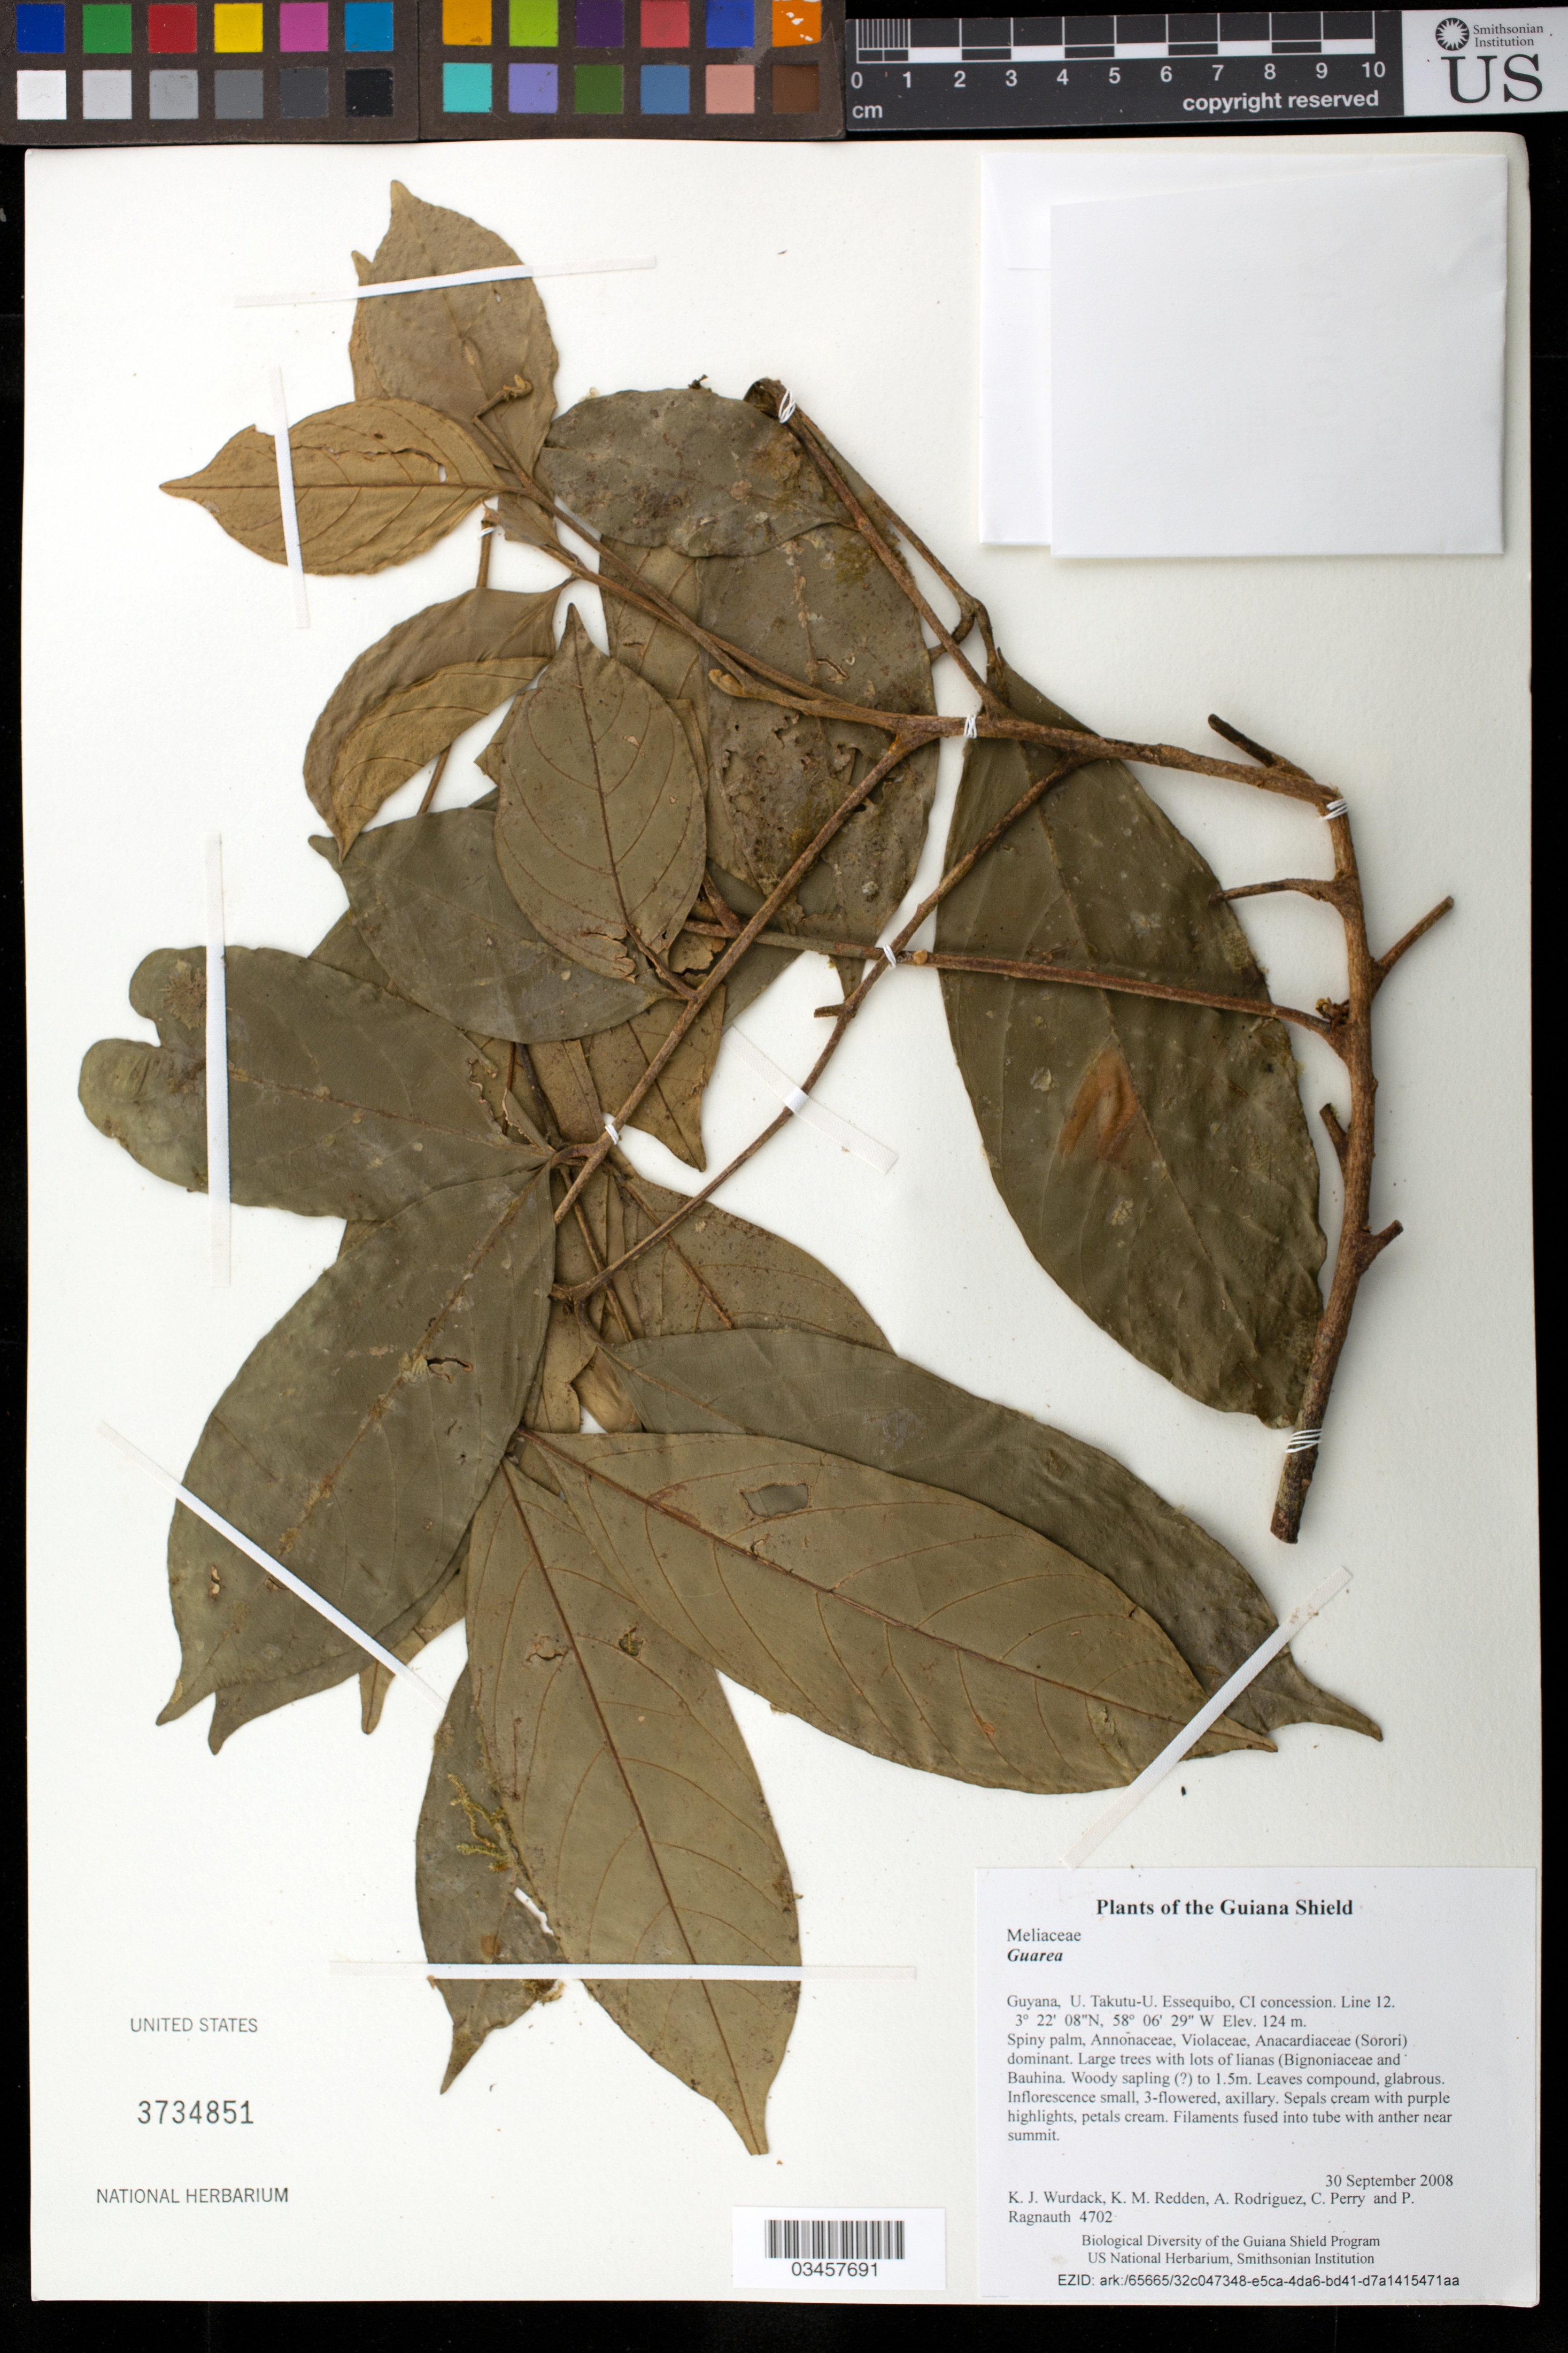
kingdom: Plantae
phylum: Tracheophyta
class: Magnoliopsida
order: Sapindales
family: Meliaceae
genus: Guarea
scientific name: Guarea sp.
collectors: K. Wurdack, K. M. Redden, A. Rodriguez, C. Perry & P. Ragnauth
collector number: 4702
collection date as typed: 30 September 2008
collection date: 2008-09-30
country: Guyana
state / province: U. Takutu-U. Essequibo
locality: CI concession. Line 12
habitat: Spiny palm, Annonaceae, Violaceae, Anacardiaceae (Sorori) dominant. Large trees with lots of lianas (Bignoniaceae and Bauhina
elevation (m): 124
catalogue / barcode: US 3734851